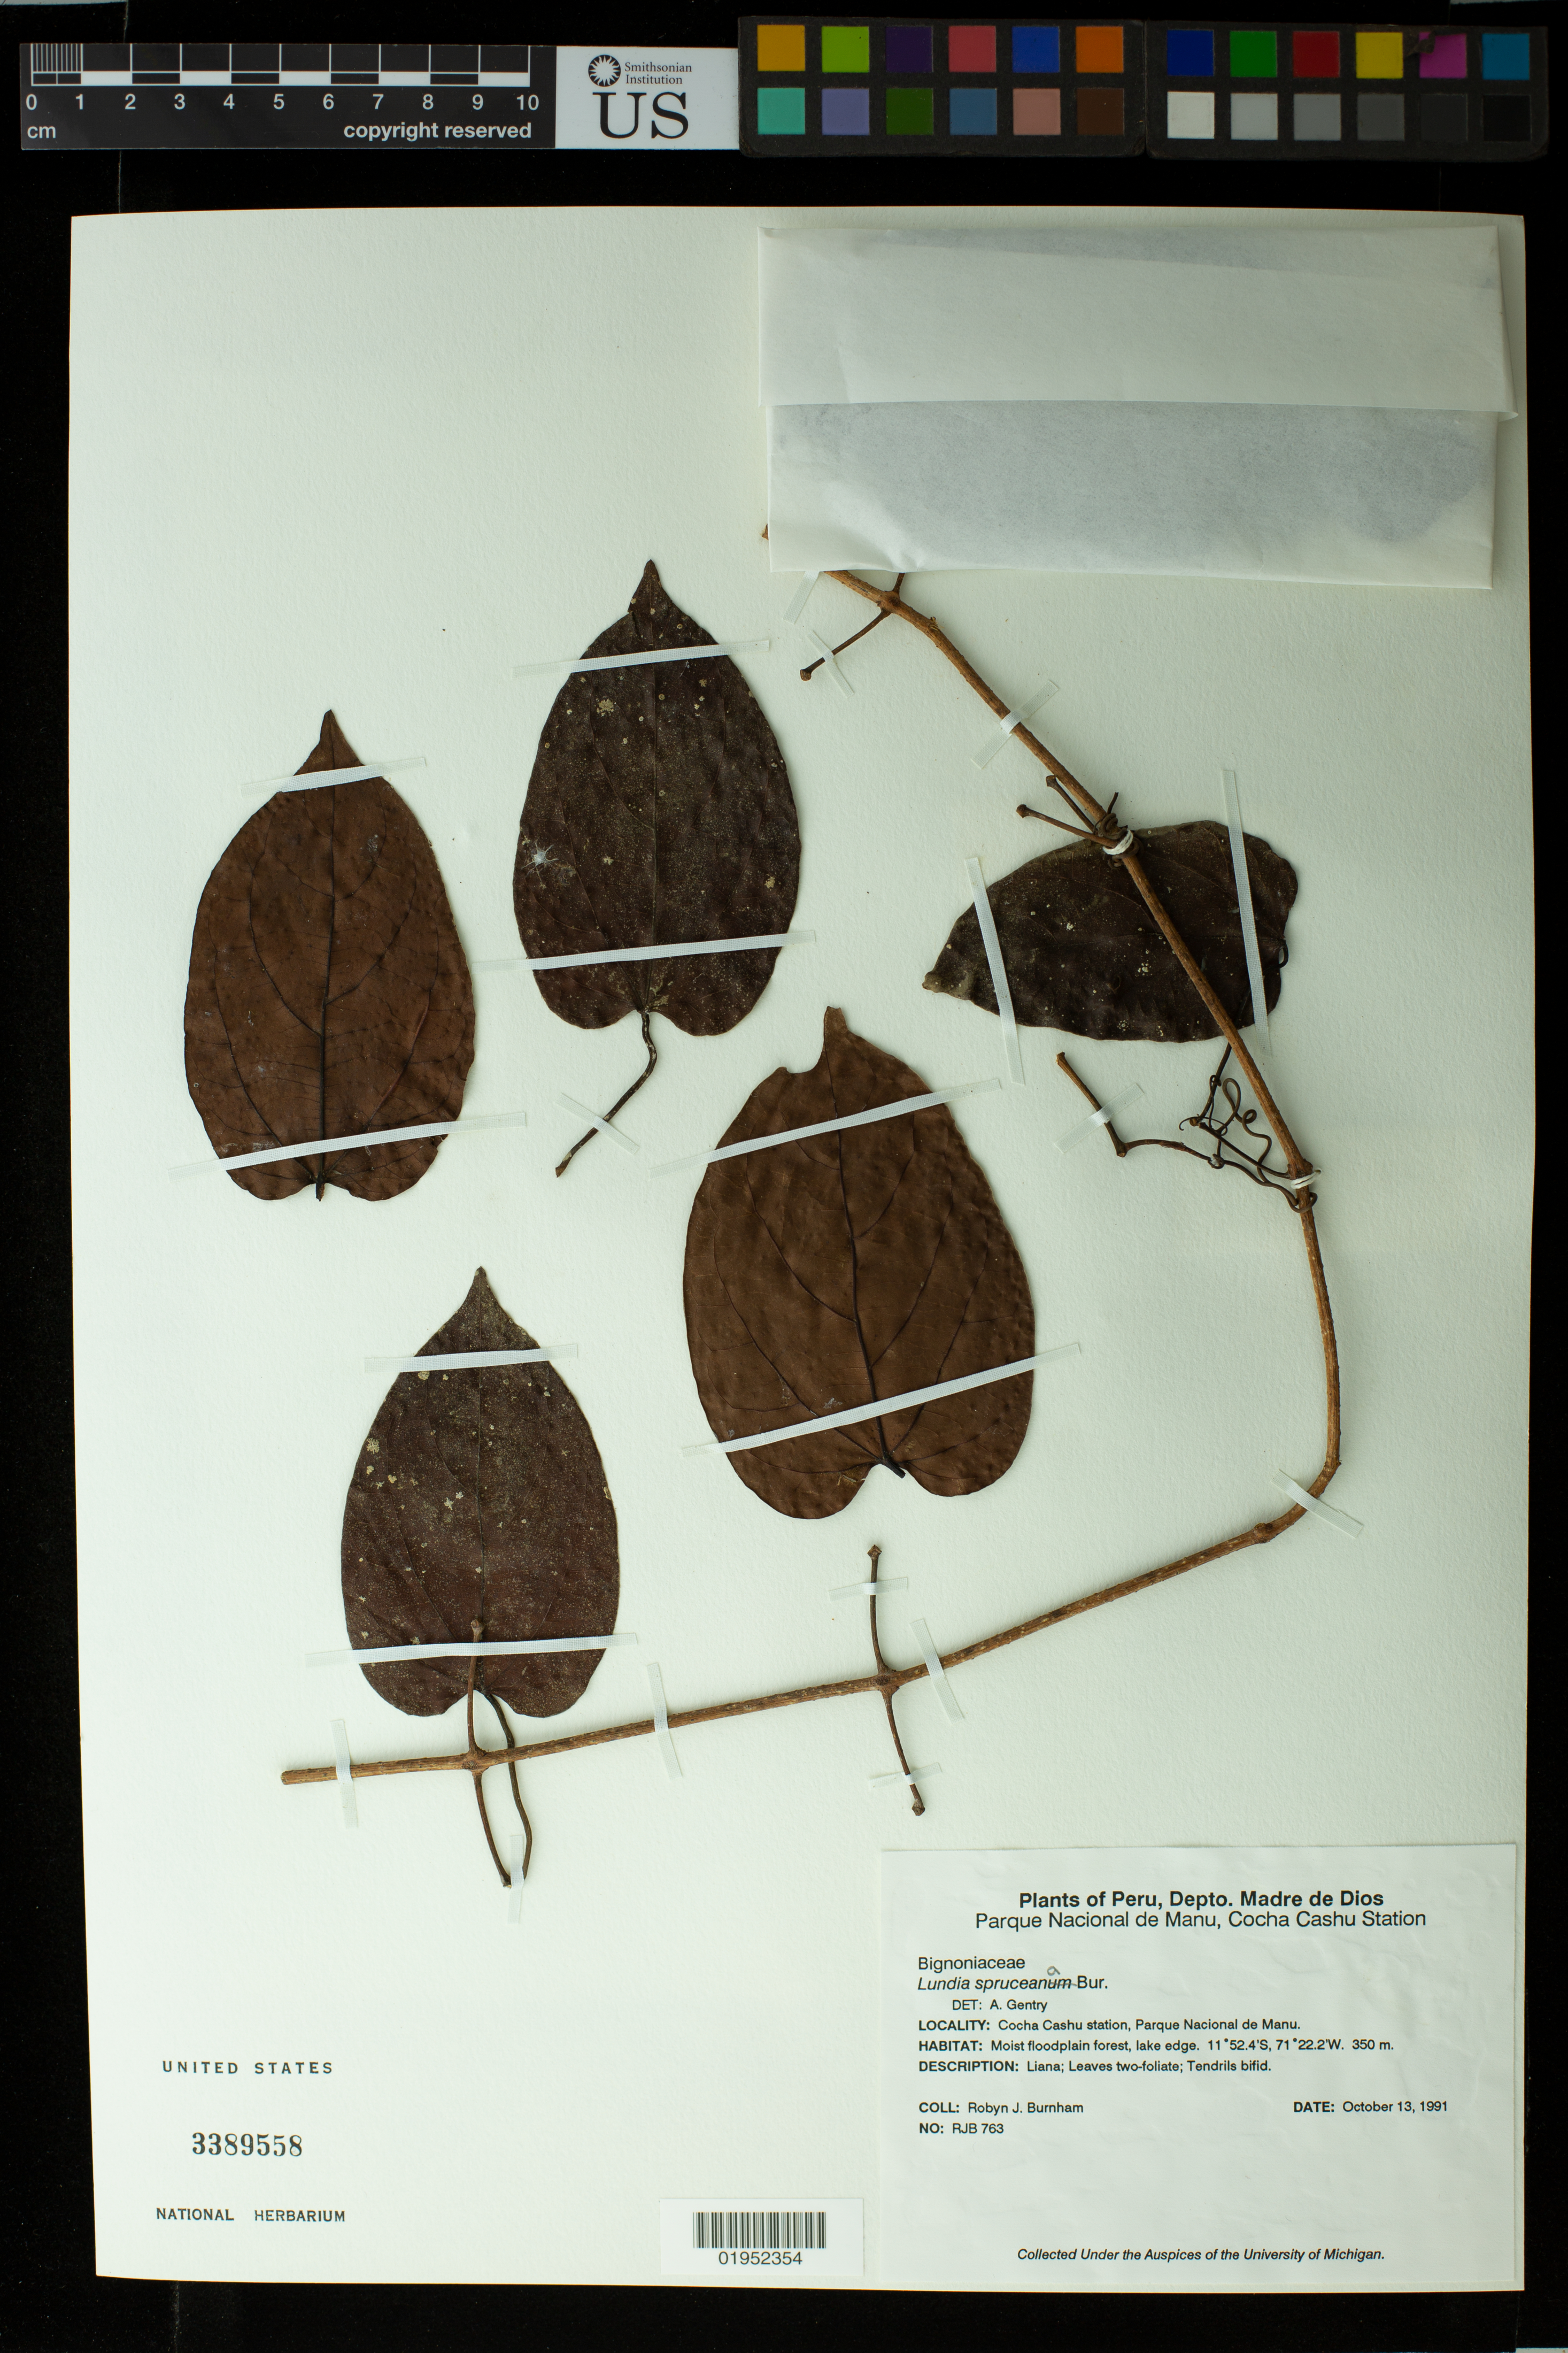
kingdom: Plantae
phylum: Tracheophyta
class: Magnoliopsida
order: Lamiales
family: Bignoniaceae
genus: Lundia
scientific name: Lundia spruceana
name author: Bureau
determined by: Burnham, R. J.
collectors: R. J. Burnham & P. Nuñez V.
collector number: RJB 763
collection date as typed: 17 Oct 1991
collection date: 1991-10-17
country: Peru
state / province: Madre de Dios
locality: Parque Nacional de Manu, Cocha Cashu Station. Across river from station: ravine plot 2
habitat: Moist floodplain forest, lake edge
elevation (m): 350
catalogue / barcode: US 3389558